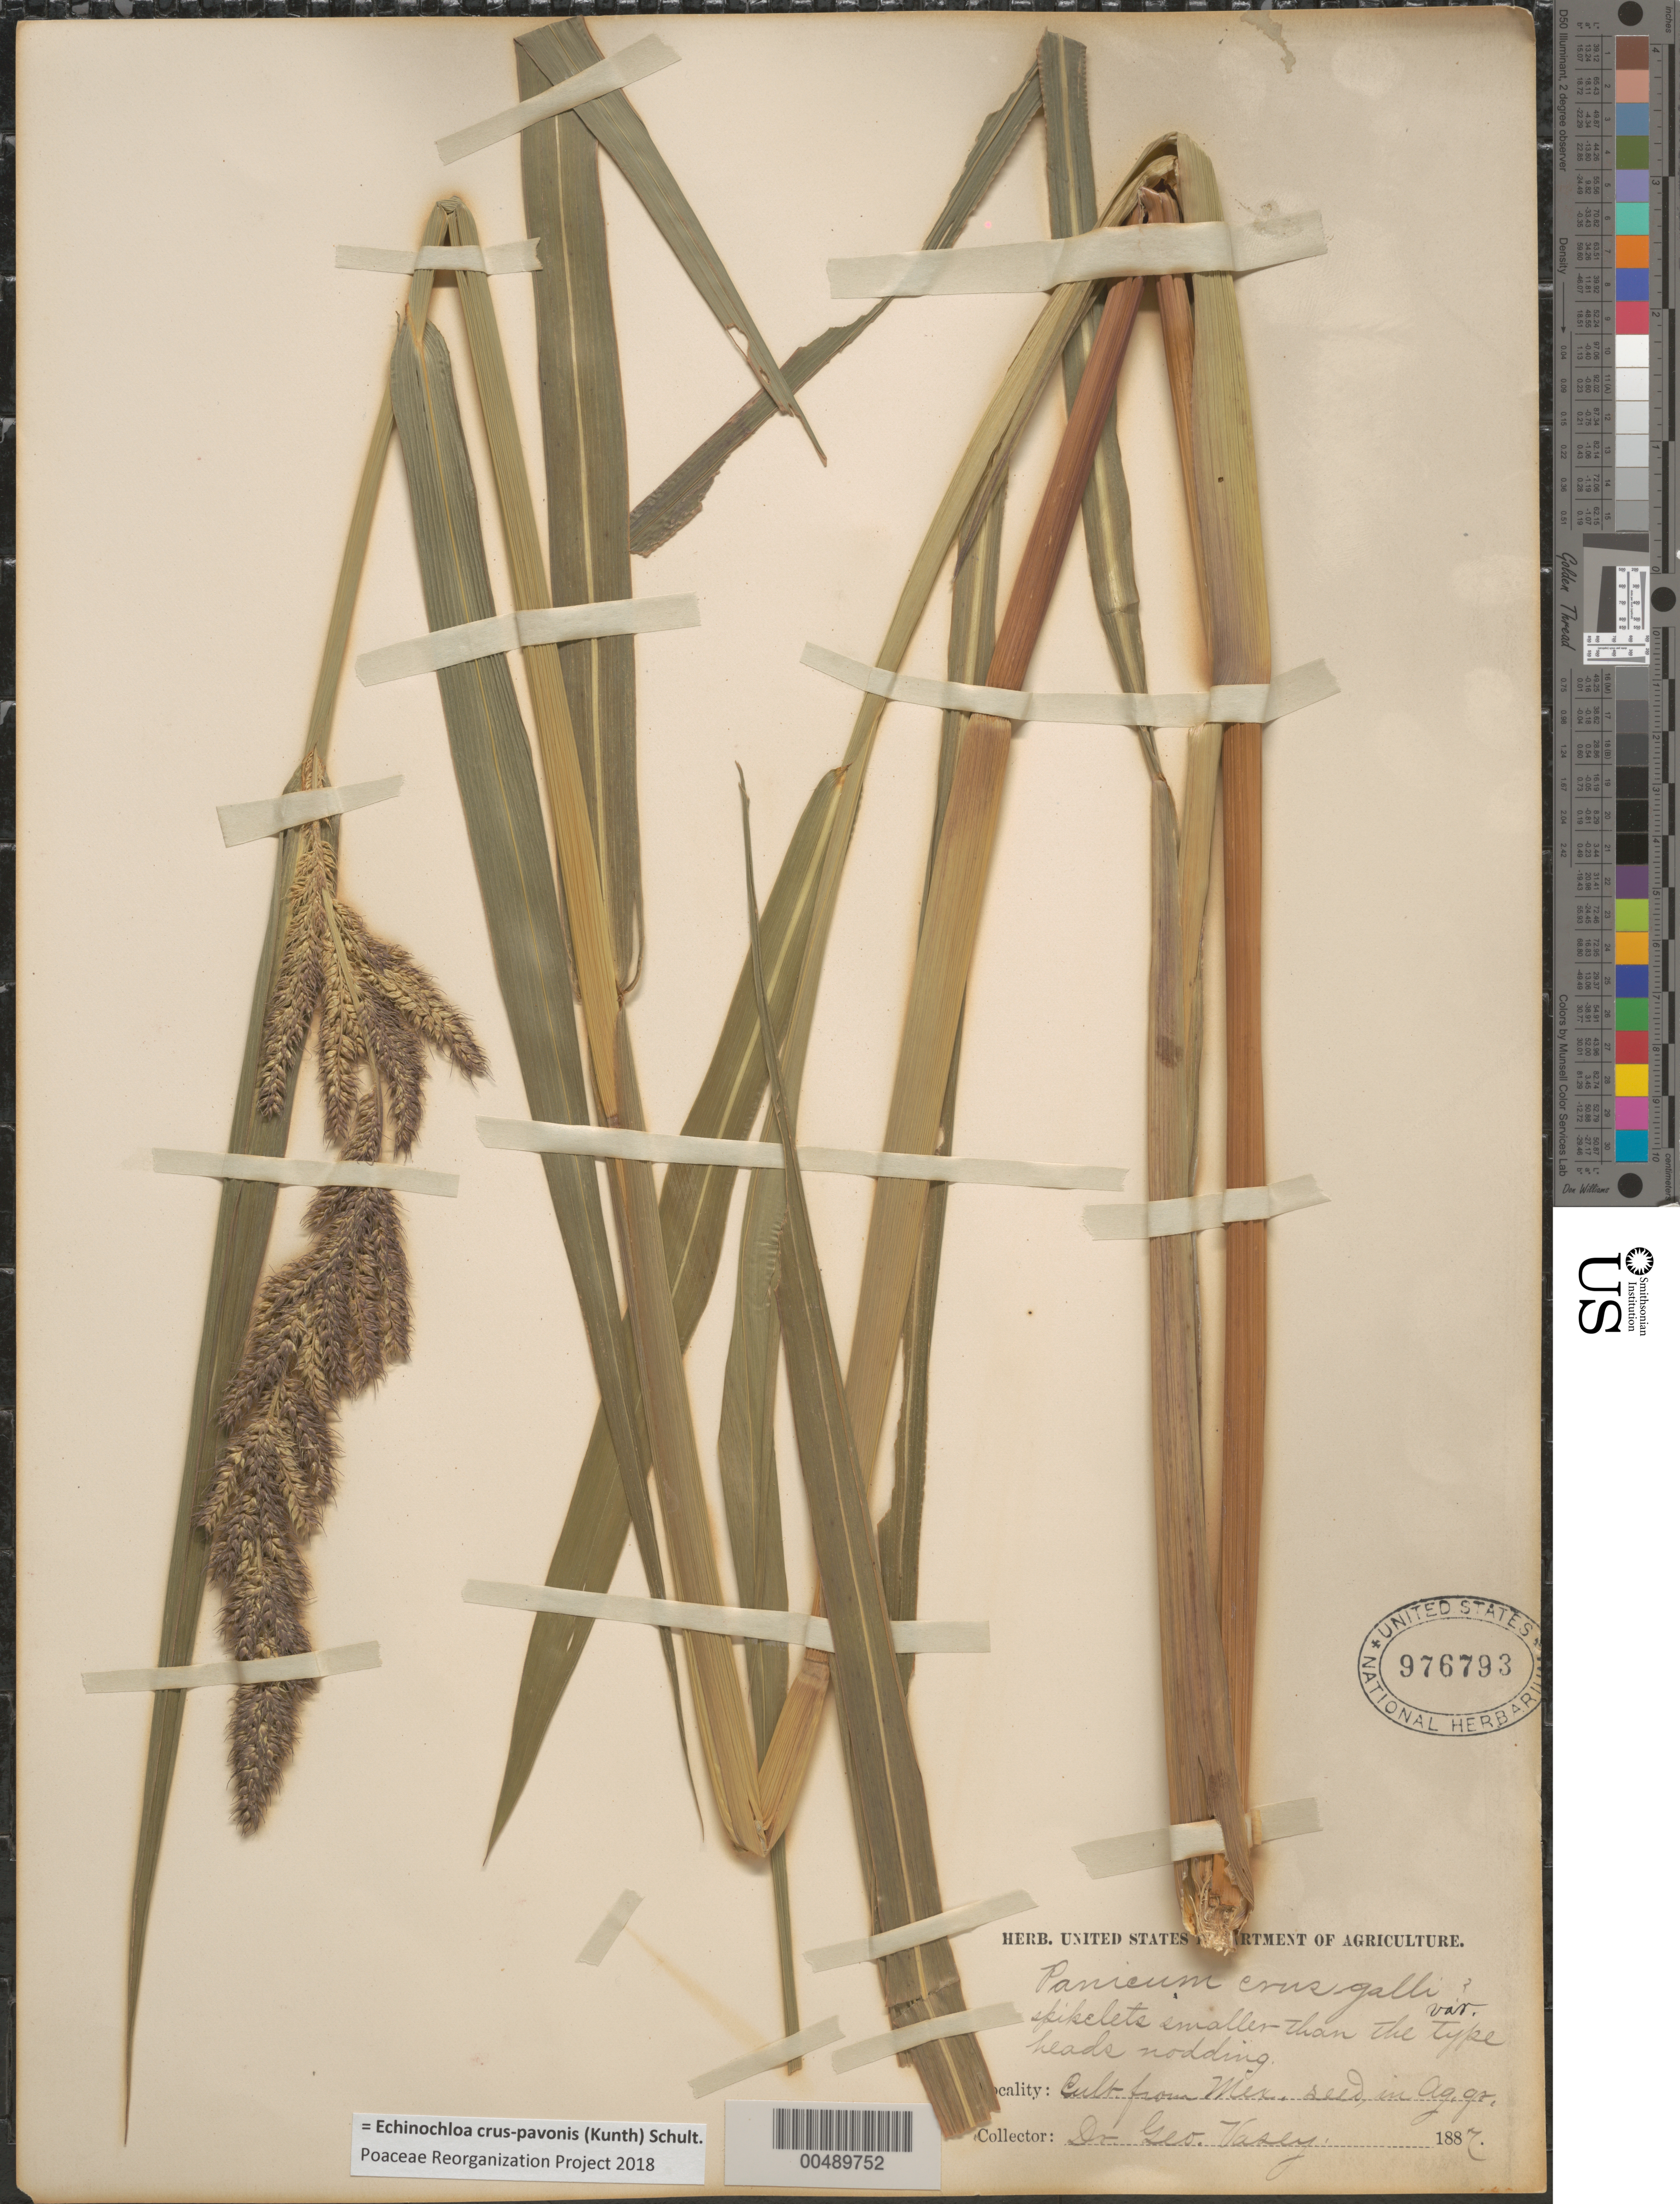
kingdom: Plantae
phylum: Tracheophyta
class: Liliopsida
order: Poales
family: Poaceae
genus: Echinochloa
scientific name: Echinochloa crus-pavonis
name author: (Kunth) Schult.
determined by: Poaceae Reorganization Project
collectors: G. Vasey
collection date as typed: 1887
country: Mexico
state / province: Durango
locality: San Ramon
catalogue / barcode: US 976793